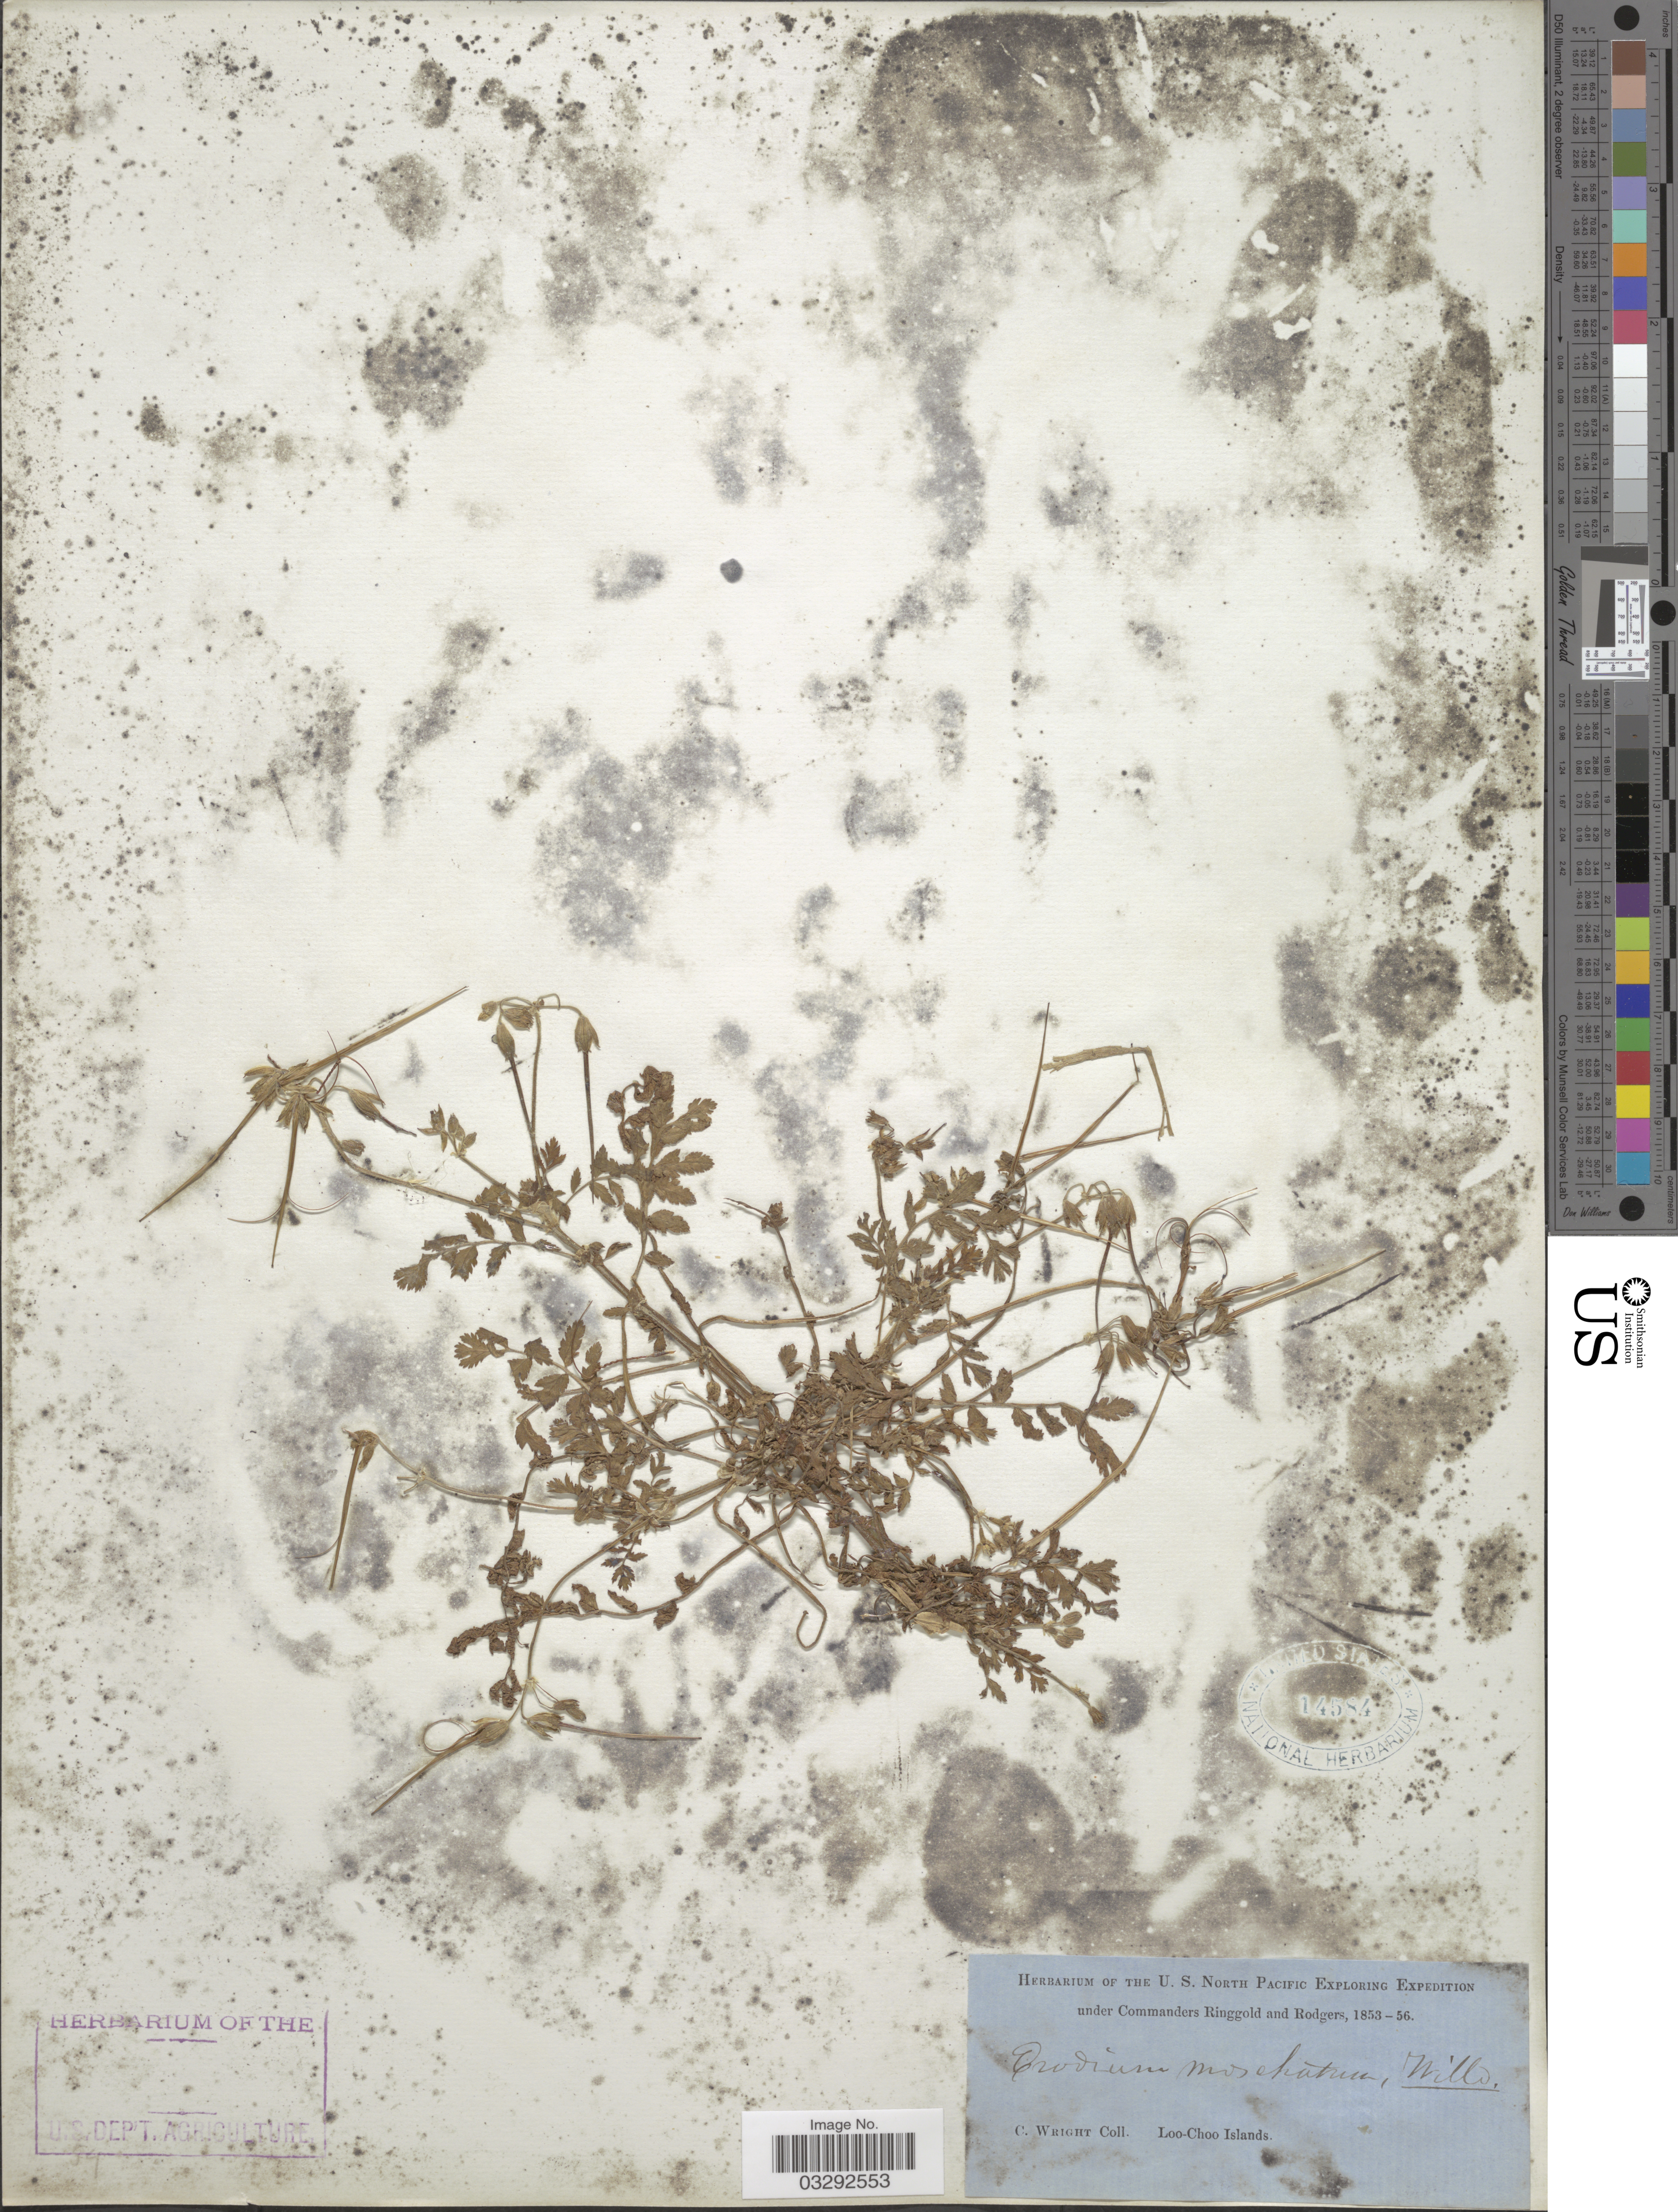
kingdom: Plantae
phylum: Tracheophyta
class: Magnoliopsida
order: Geraniales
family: Geraniaceae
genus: Erodium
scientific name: Erodium moschatum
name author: (L.) L'Hér. ex Aiton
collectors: C. Wright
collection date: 1853/1856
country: Japan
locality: Loo-Choo Islands.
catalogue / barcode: US 14584